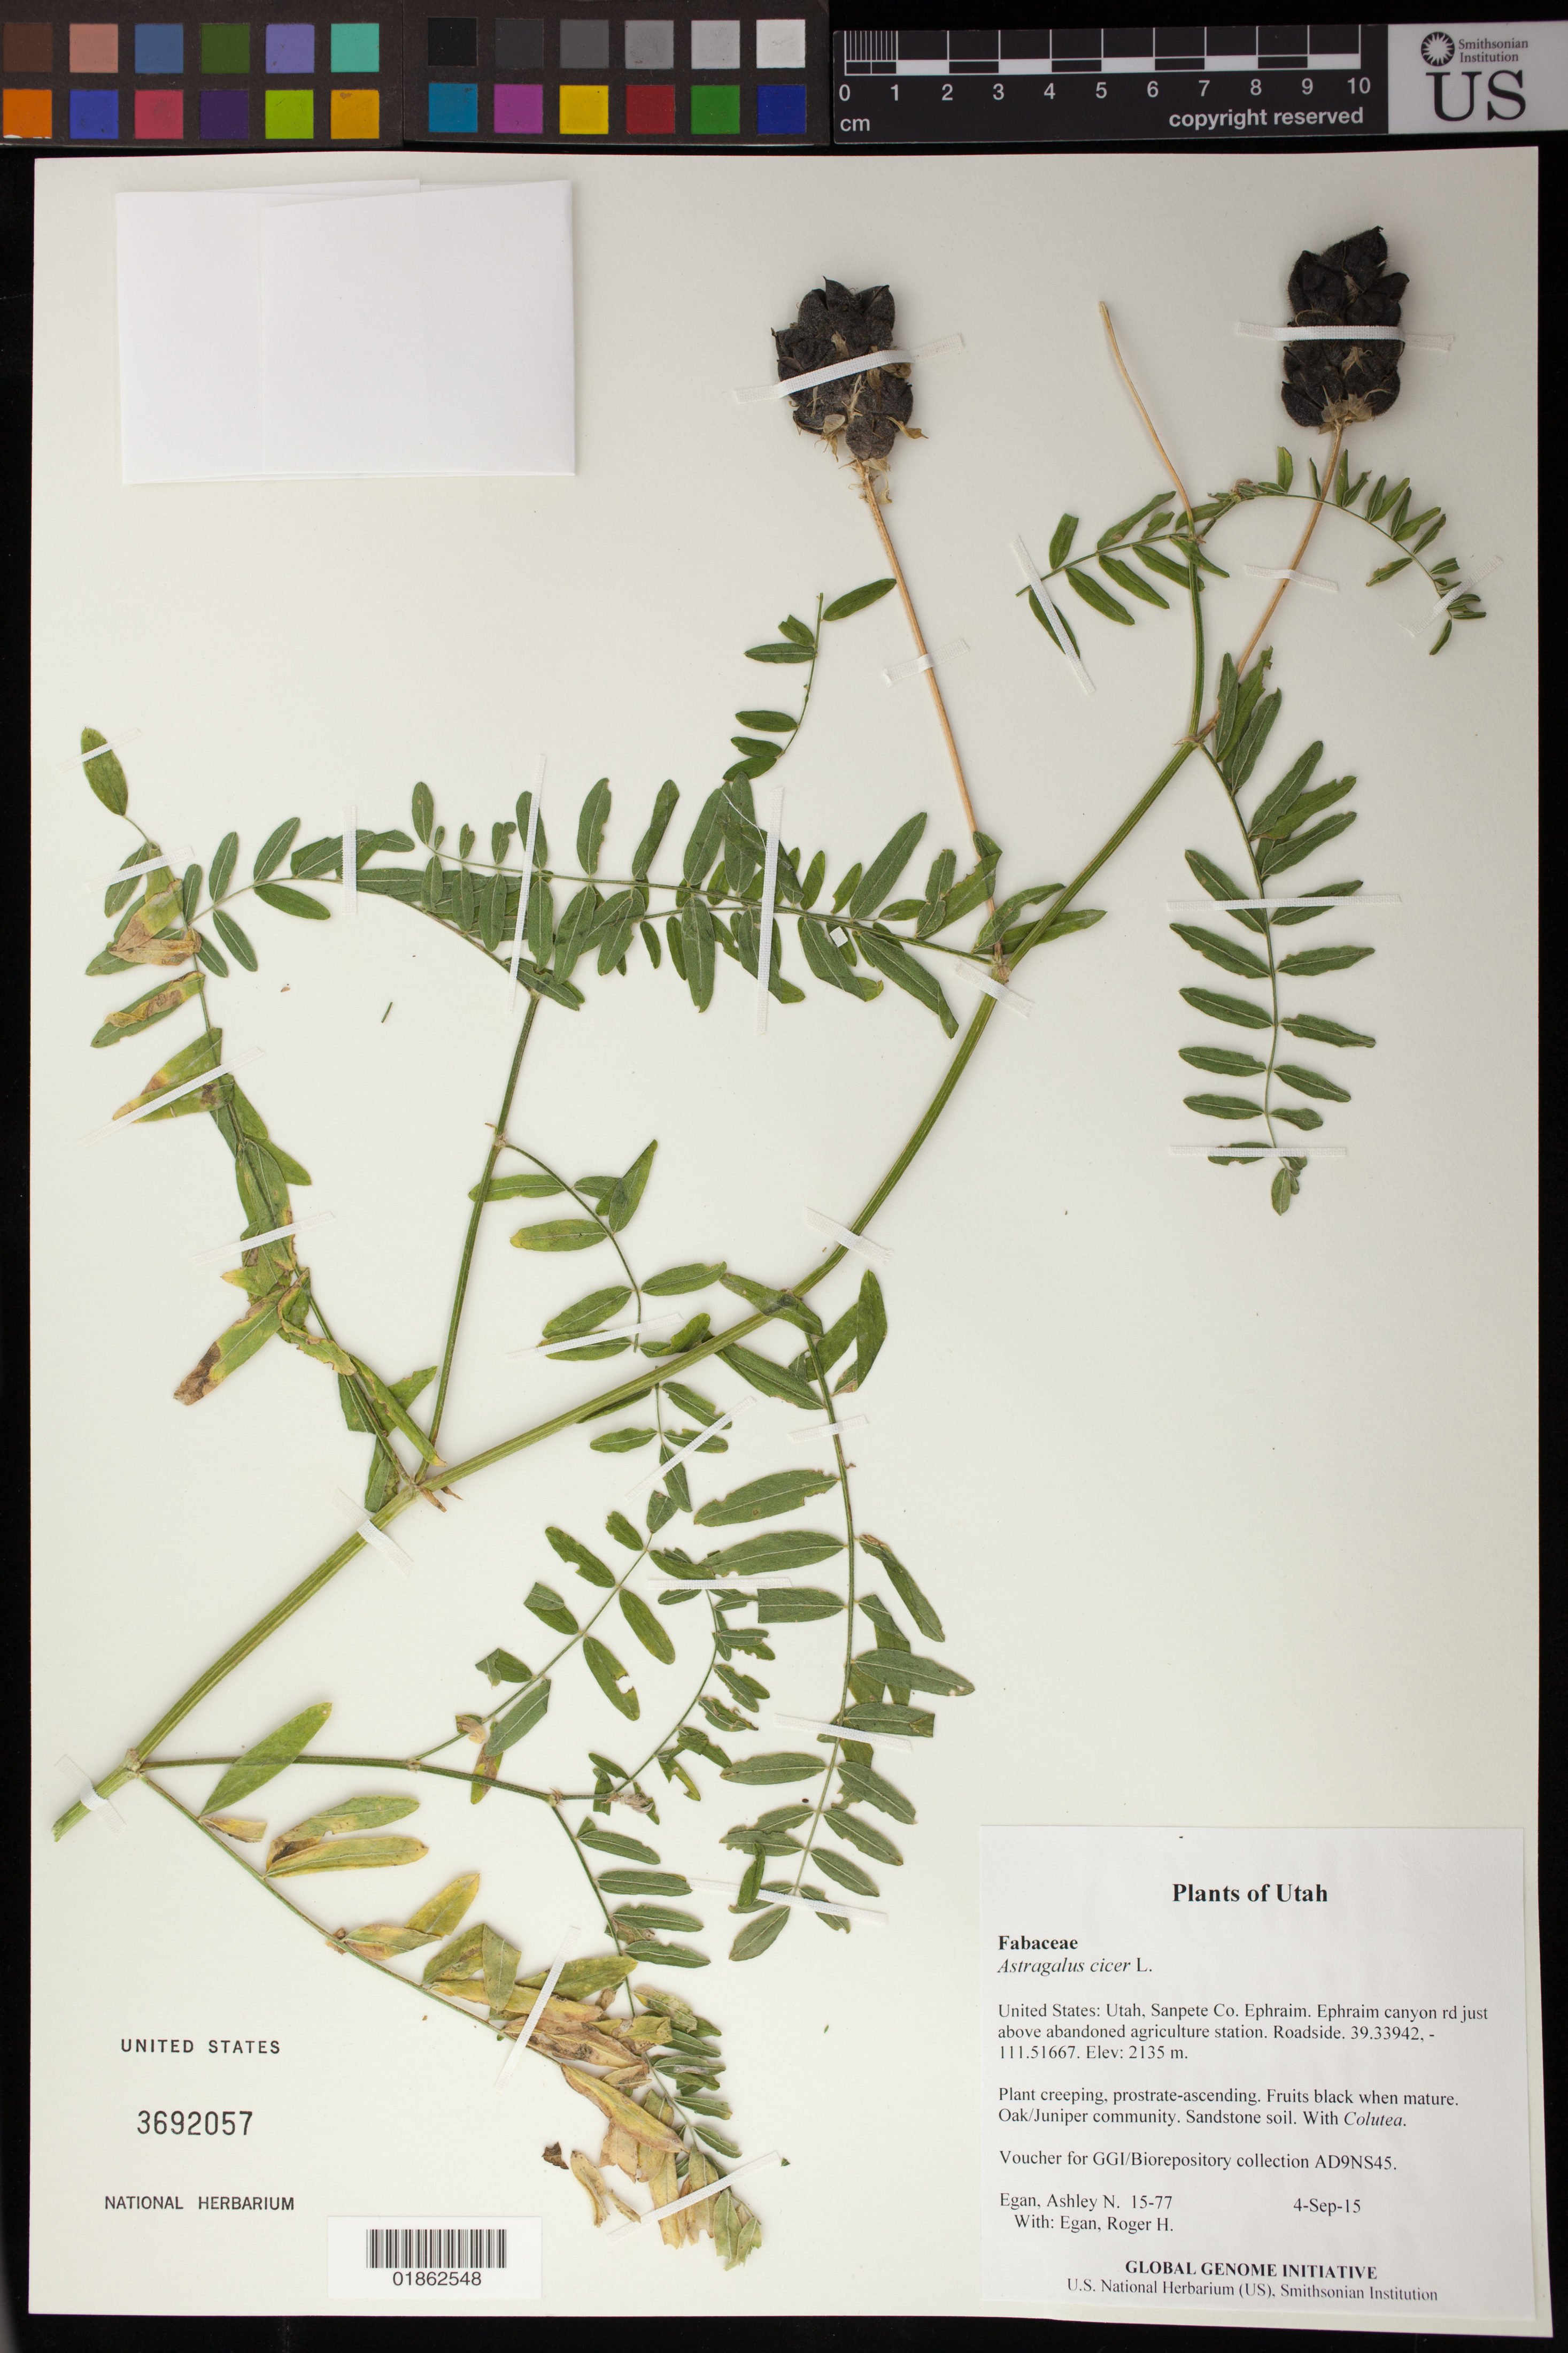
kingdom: Plantae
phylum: Tracheophyta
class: Magnoliopsida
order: Fabales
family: Fabaceae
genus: Astragalus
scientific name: Astragalus cicer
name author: L.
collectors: A. N. Egan & R. H. Egan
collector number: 15-77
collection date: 2015-09-04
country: United States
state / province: Utah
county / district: Sanpete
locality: Ephraim. Ephraim canyon rd just above abandoned agriculture station. Roadside.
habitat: Oak/Juniper community. Saily, sandstone soil.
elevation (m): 2135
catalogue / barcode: US 3692057